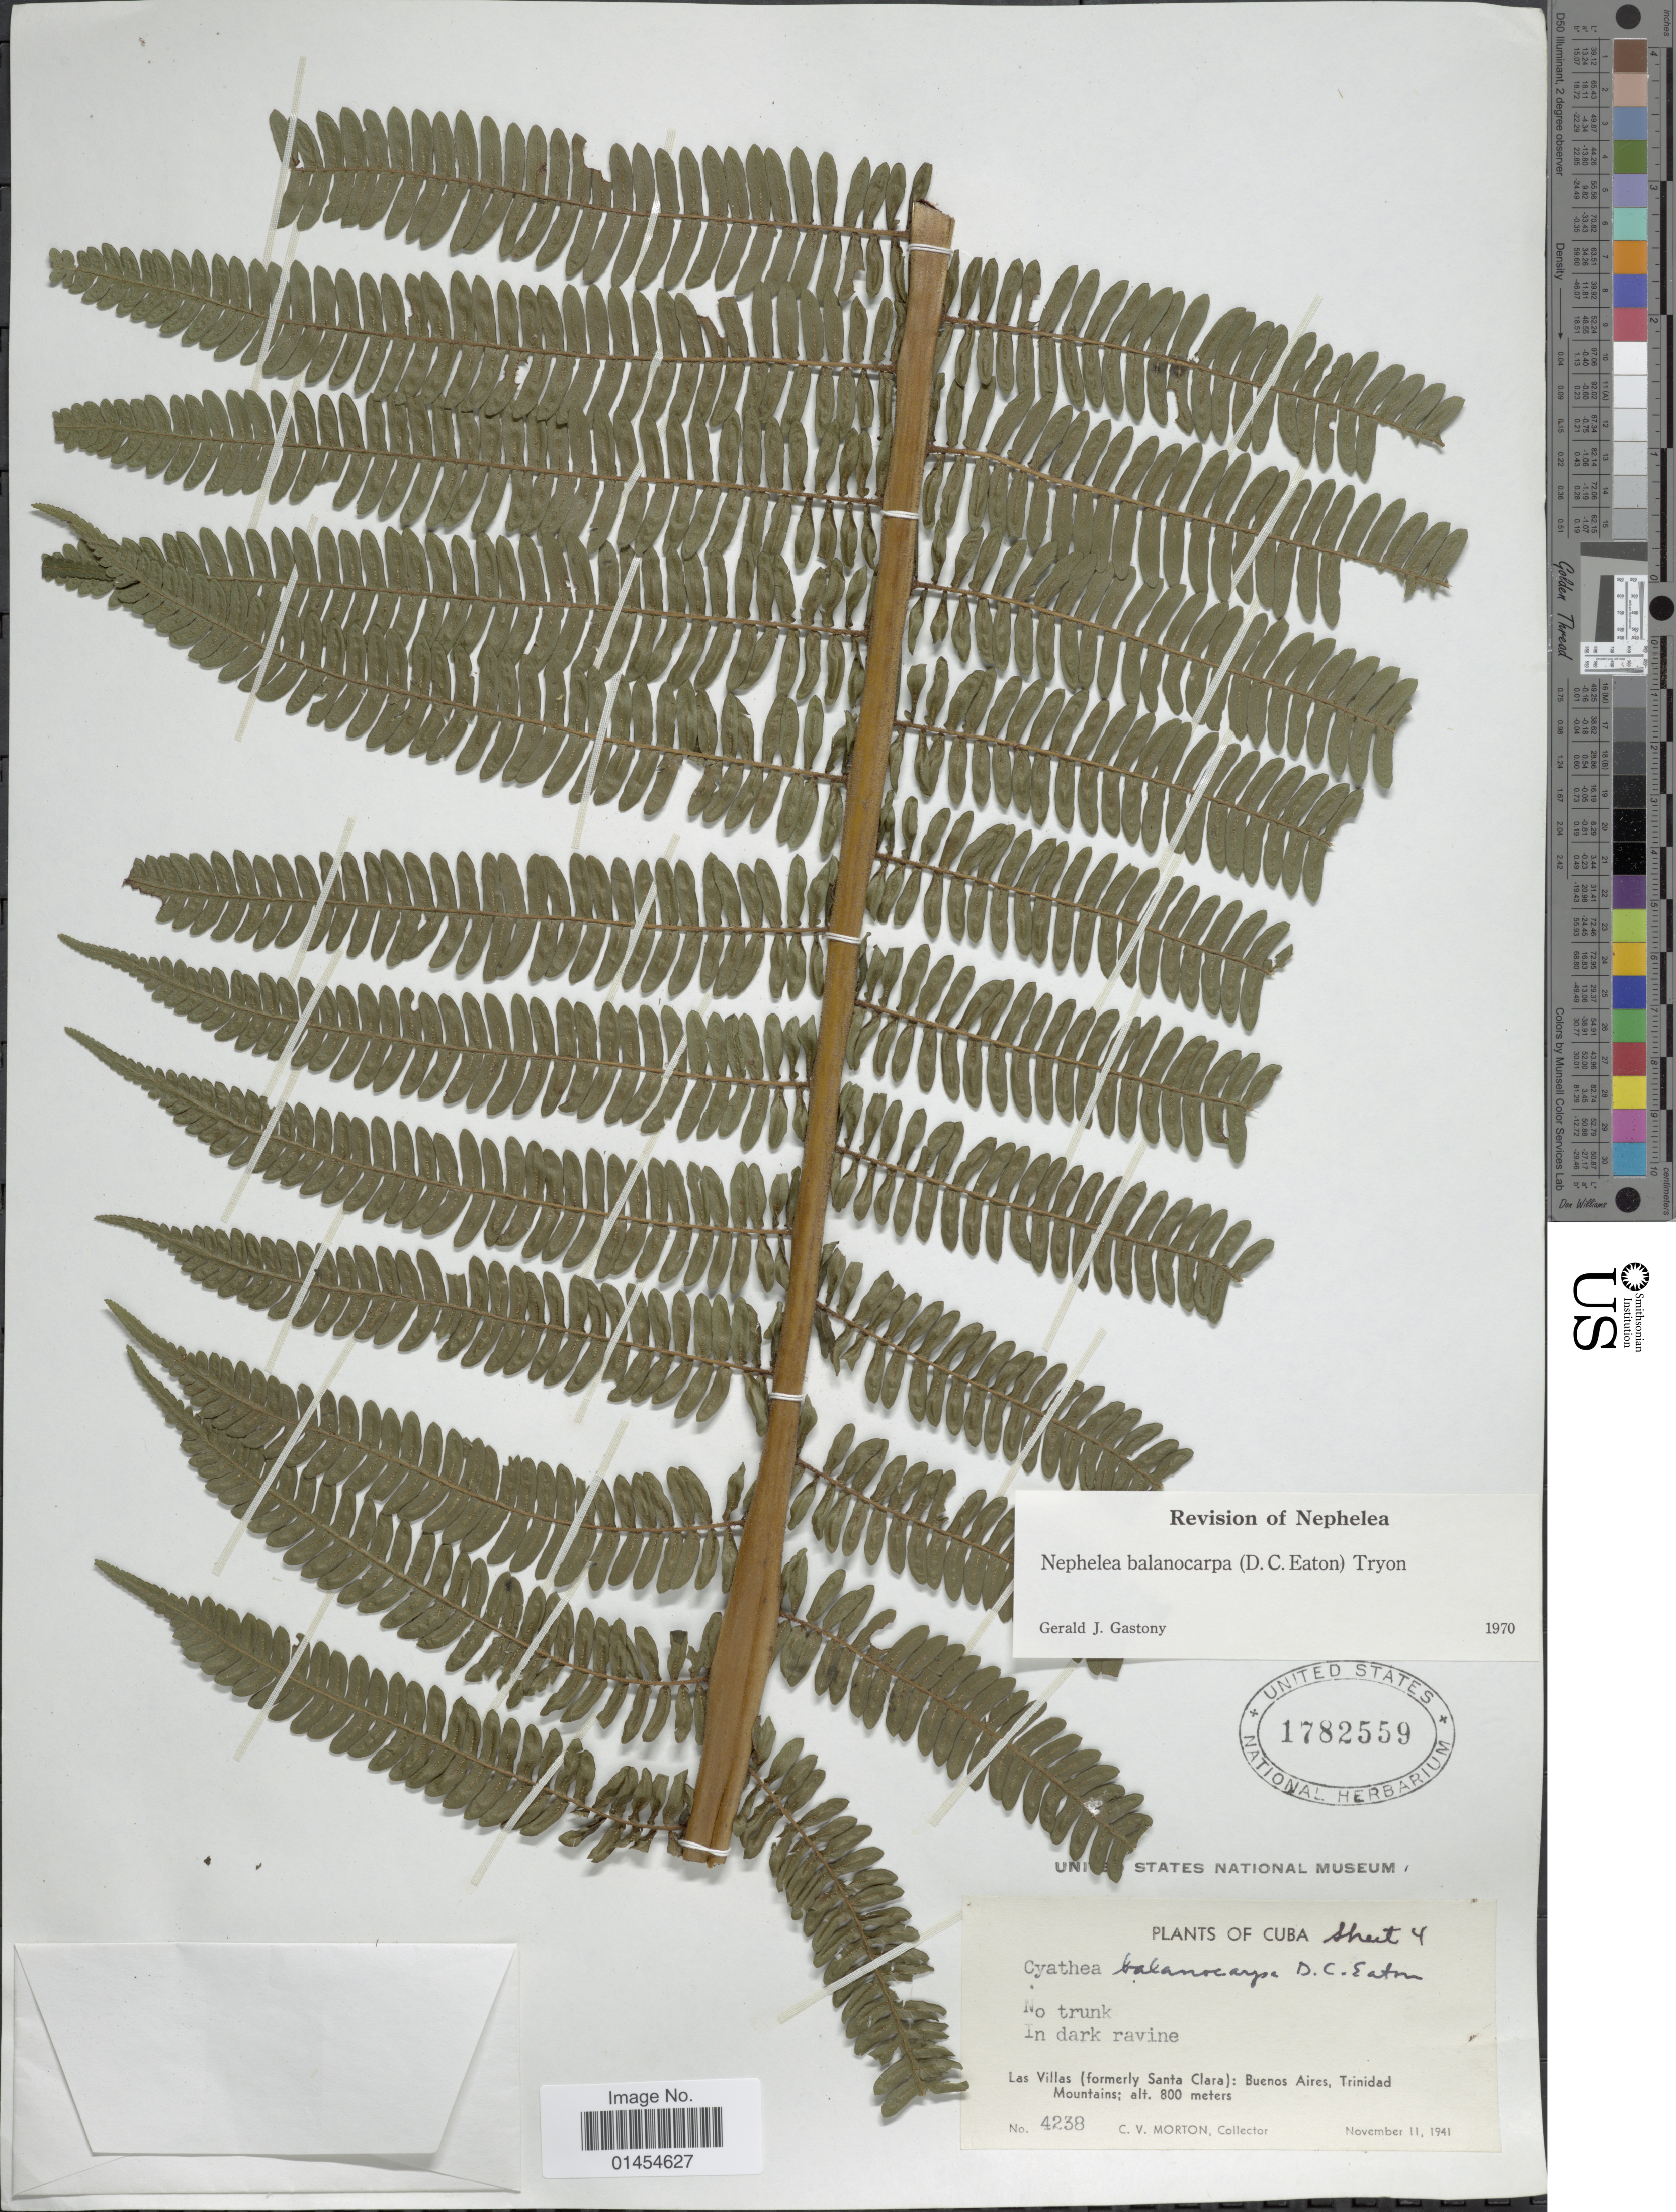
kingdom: Plantae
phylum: Tracheophyta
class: Polypodiopsida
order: Cyatheales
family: Cyatheaceae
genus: Alsophila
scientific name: Alsophila balanocarpa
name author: (D.C. Eaton) D.S. Conant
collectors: C. V. Morton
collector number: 4238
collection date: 1941-11-11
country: Cuba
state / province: Las Villas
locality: (formerly Santa Clara): Buenos Aires, Trinidad Mountains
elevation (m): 800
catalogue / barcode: US 1782559